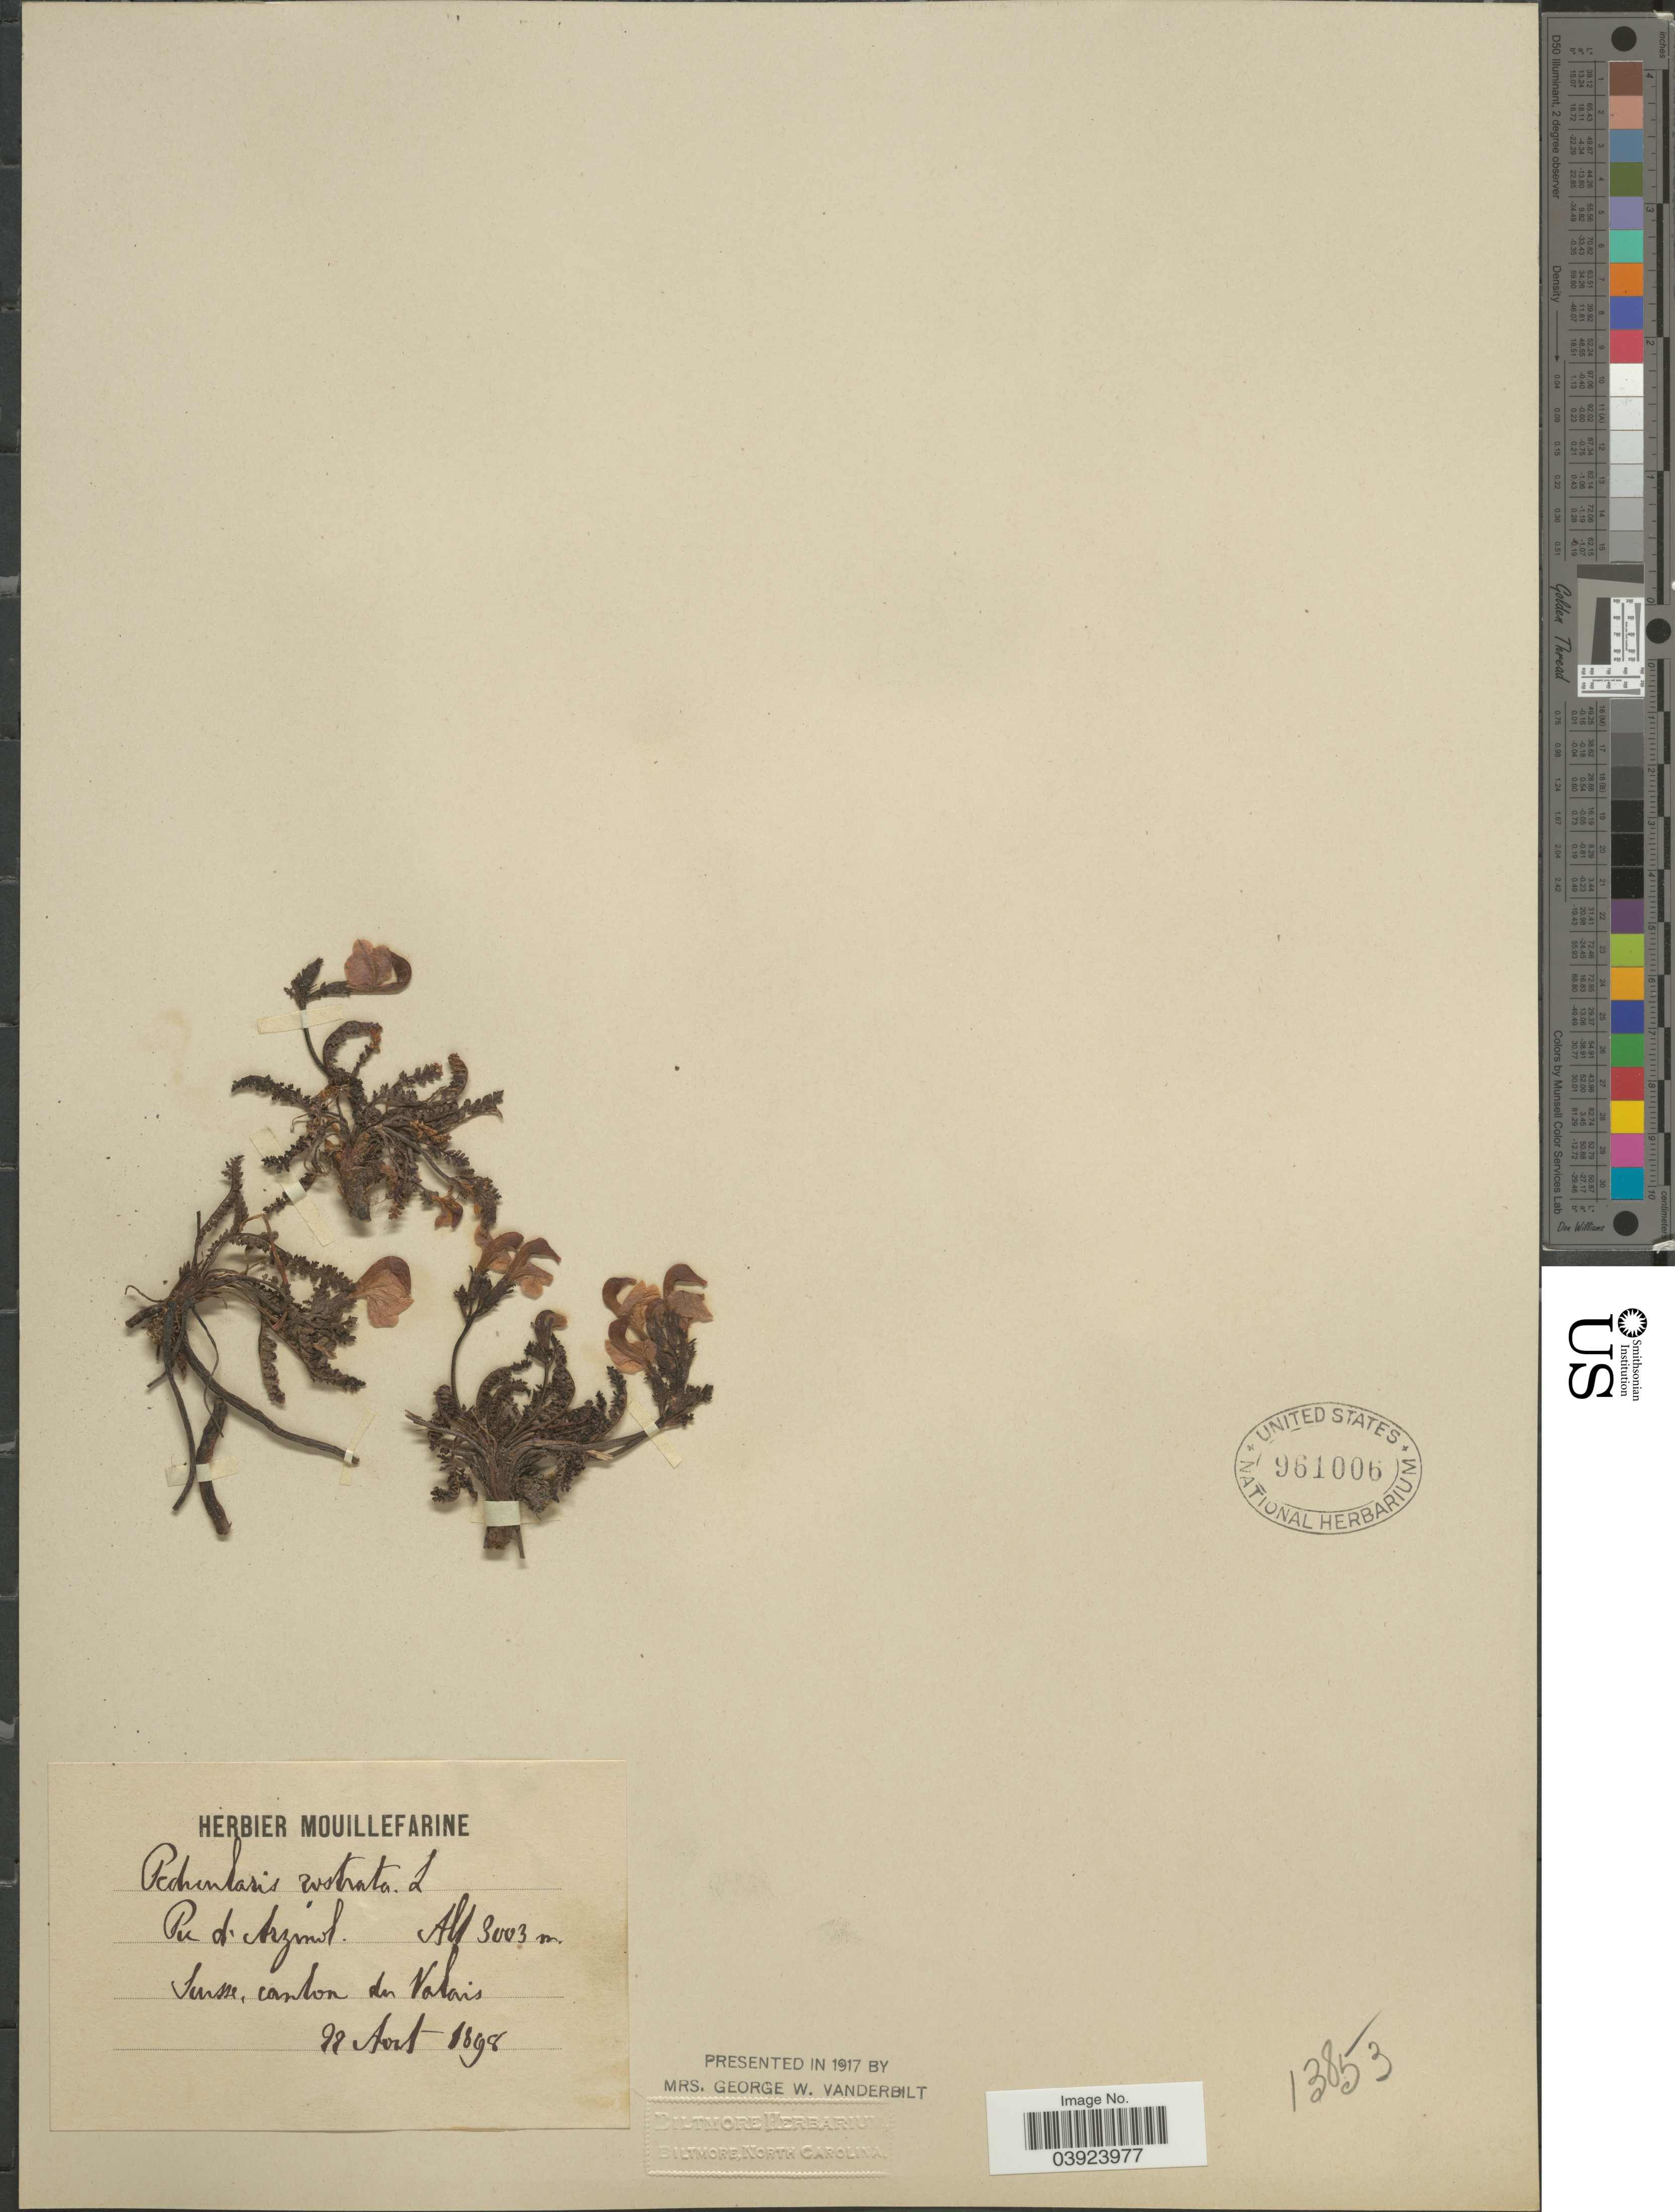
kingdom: Plantae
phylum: Tracheophyta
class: Magnoliopsida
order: Lamiales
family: Orobanchaceae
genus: Pedicularis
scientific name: Pedicularis rostrata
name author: Jacq.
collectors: ex herb. Mouillefarine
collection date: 1898-08-22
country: Switzerland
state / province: Valais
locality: Pic d'Arzinol. Suisse, canton du Valais.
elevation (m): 3003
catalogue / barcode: US 961006